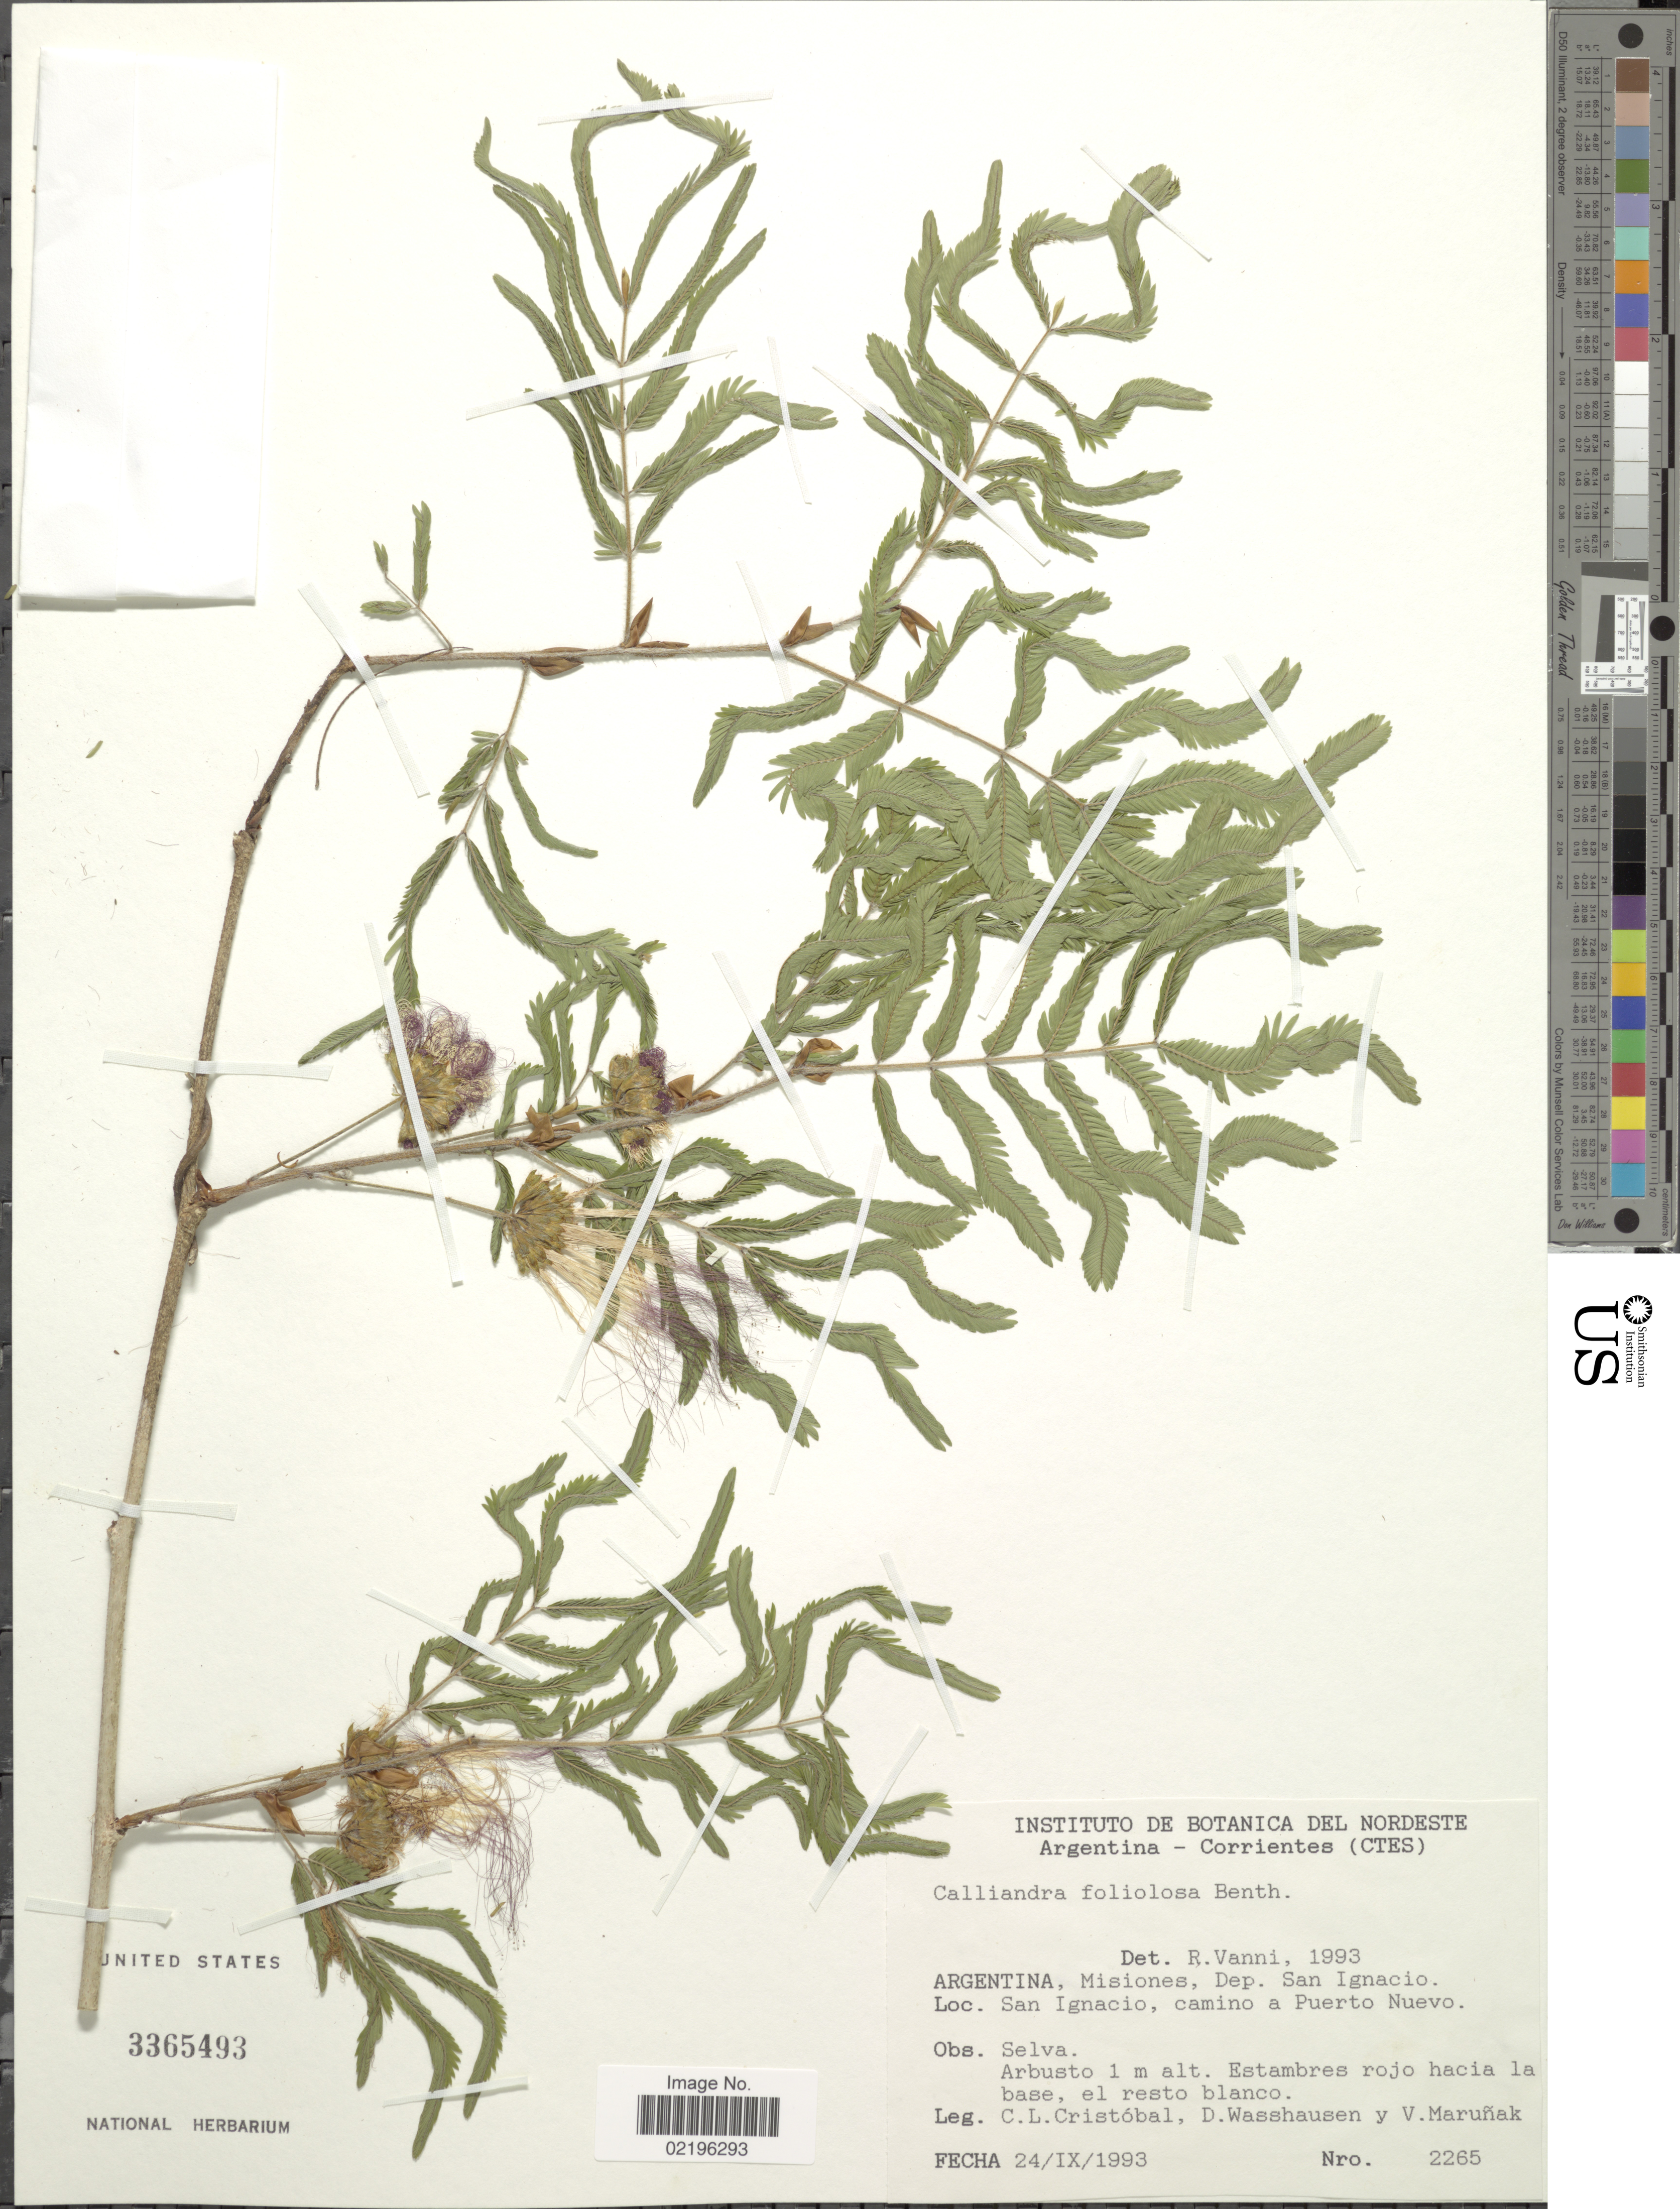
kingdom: Plantae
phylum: Tracheophyta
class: Magnoliopsida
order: Fabales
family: Fabaceae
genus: Calliandra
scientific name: Calliandra foliolosa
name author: Benth.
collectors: C. L. Cristóbal, D. C. Wasshausen & V. Maruñak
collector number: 2265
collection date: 1993-09-24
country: Argentina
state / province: Misiones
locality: Dep. San Ignacio. San Ignacio, camino a Puerto Nuevo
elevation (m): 1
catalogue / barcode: US 3365493